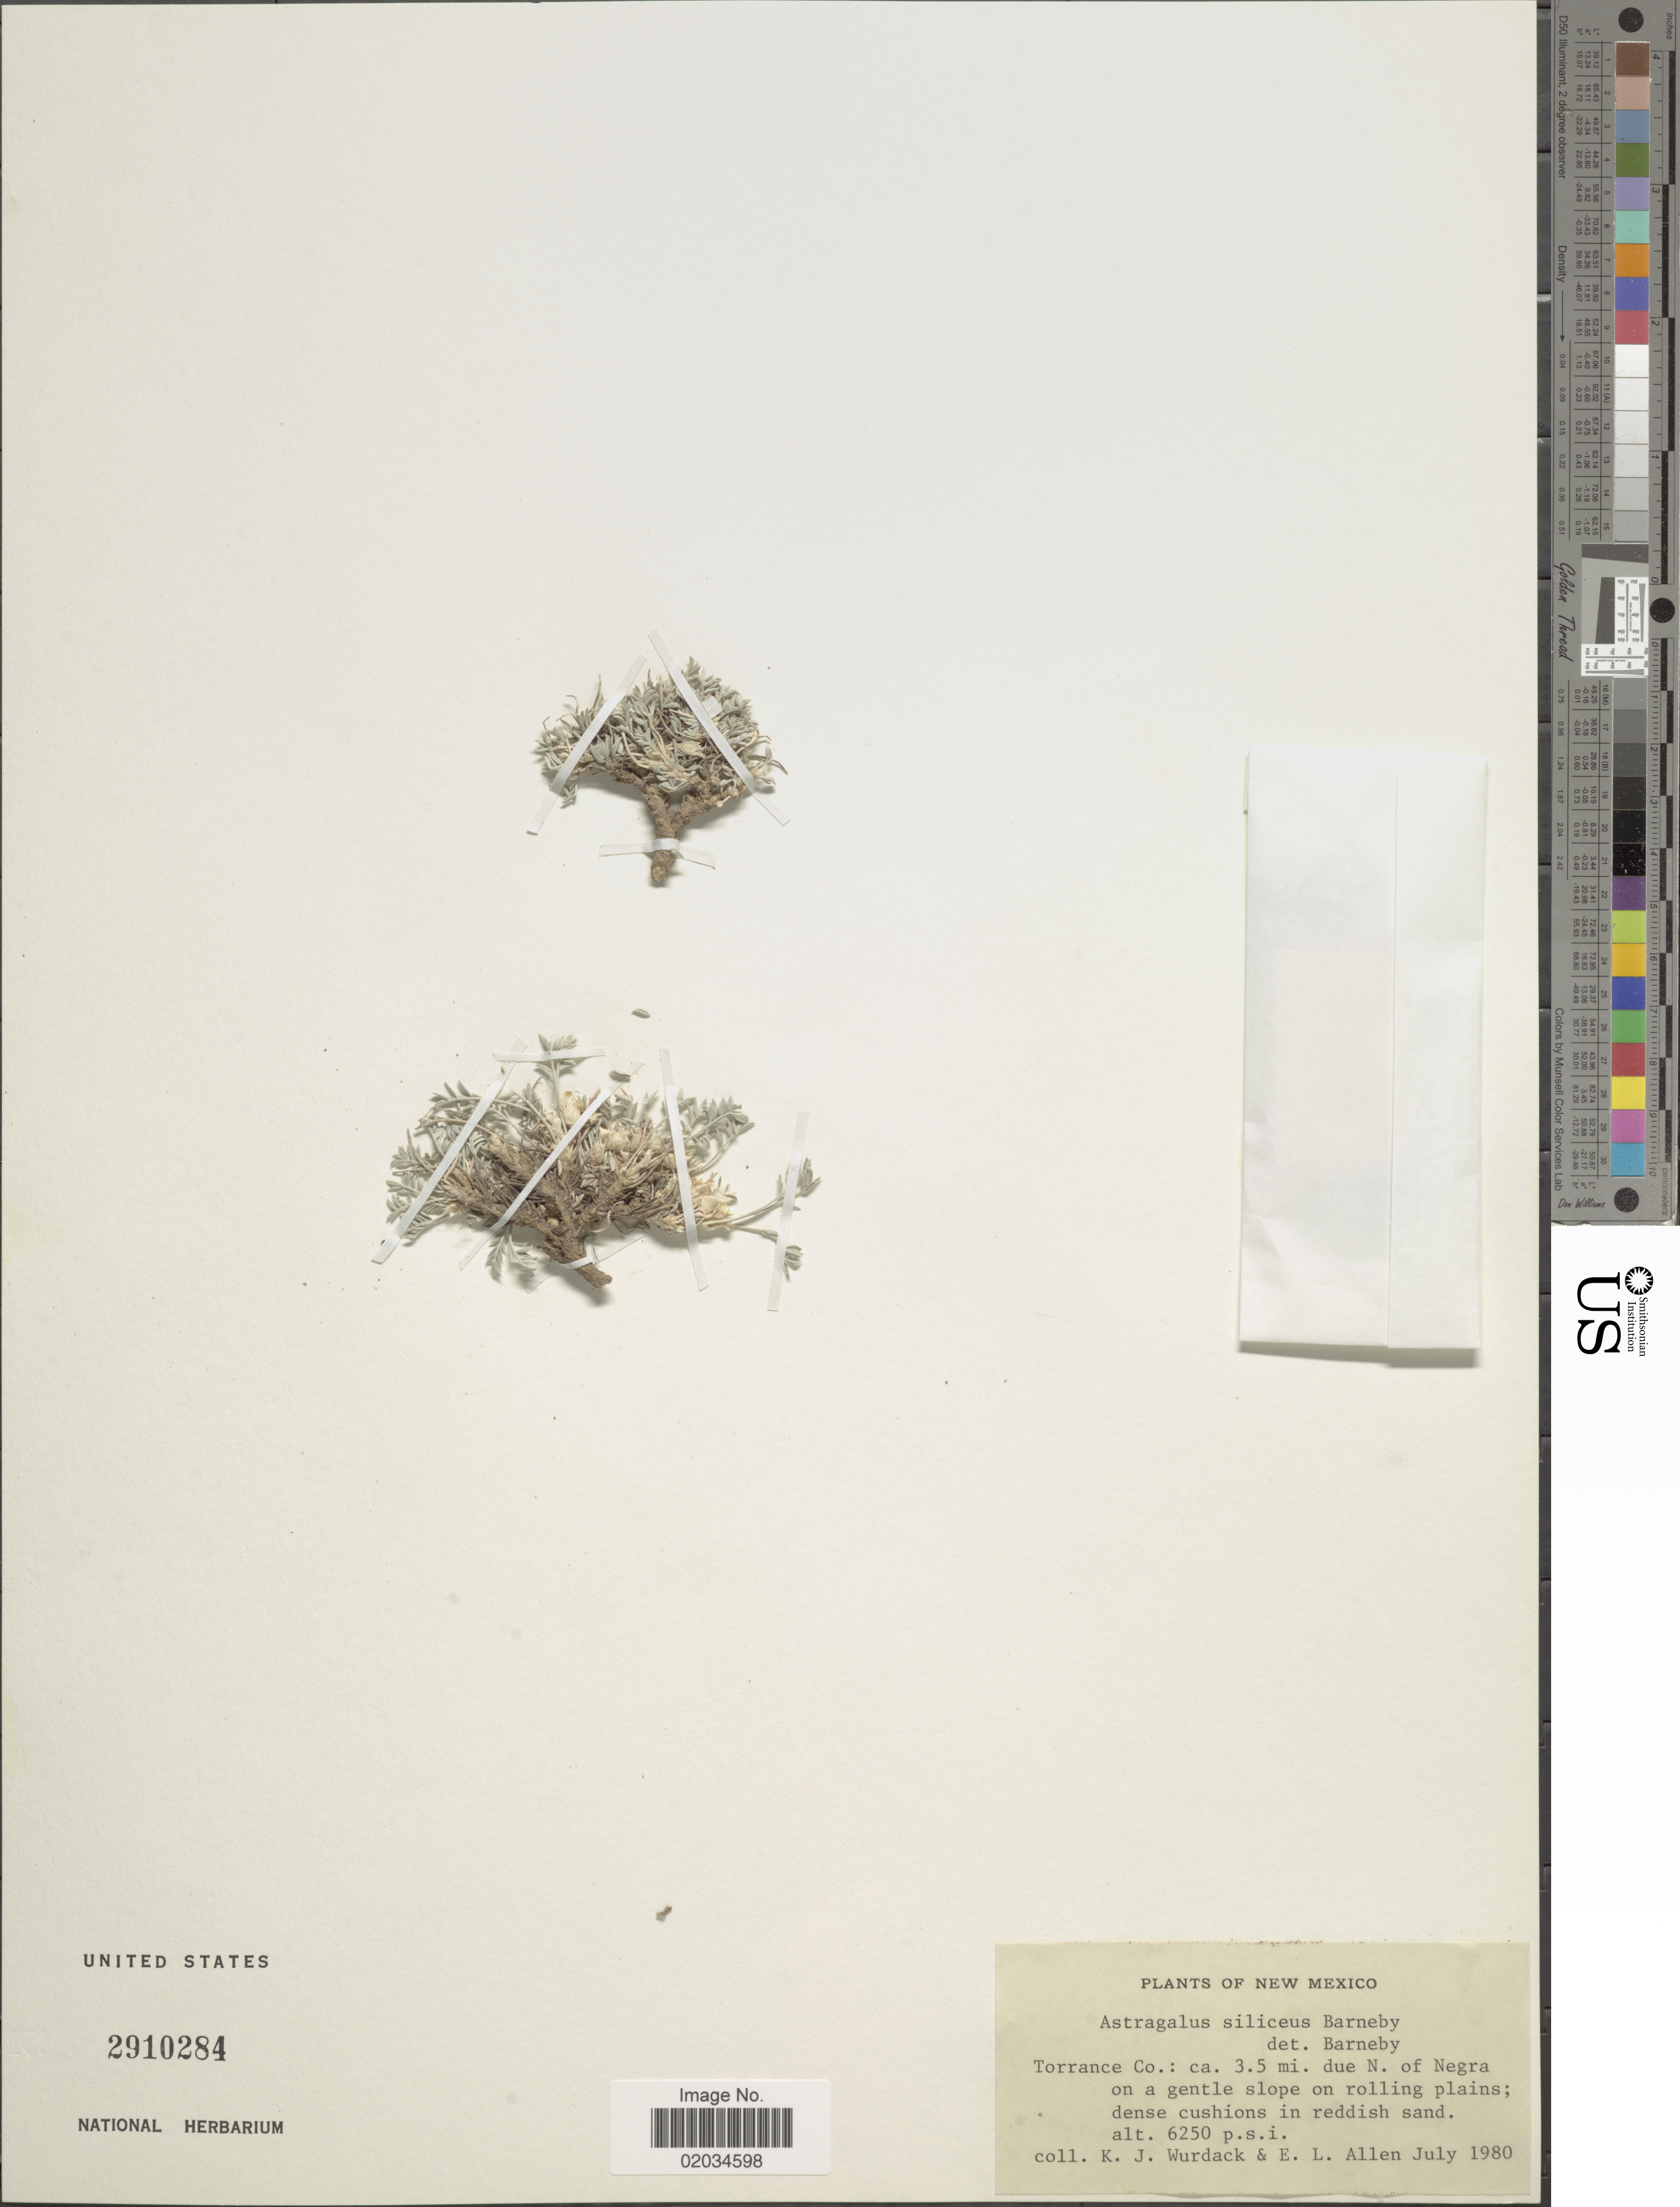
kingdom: Plantae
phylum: Tracheophyta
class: Magnoliopsida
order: Fabales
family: Fabaceae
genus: Astragalus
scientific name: Astragalus siliceus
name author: Barneby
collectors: K. Wurdack & E. Allen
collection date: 1980-07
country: United States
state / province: New Mexico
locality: Torrance Co., 3.5 mi. due N of Negra on gentle slope on rolling plains.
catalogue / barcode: US 2910284